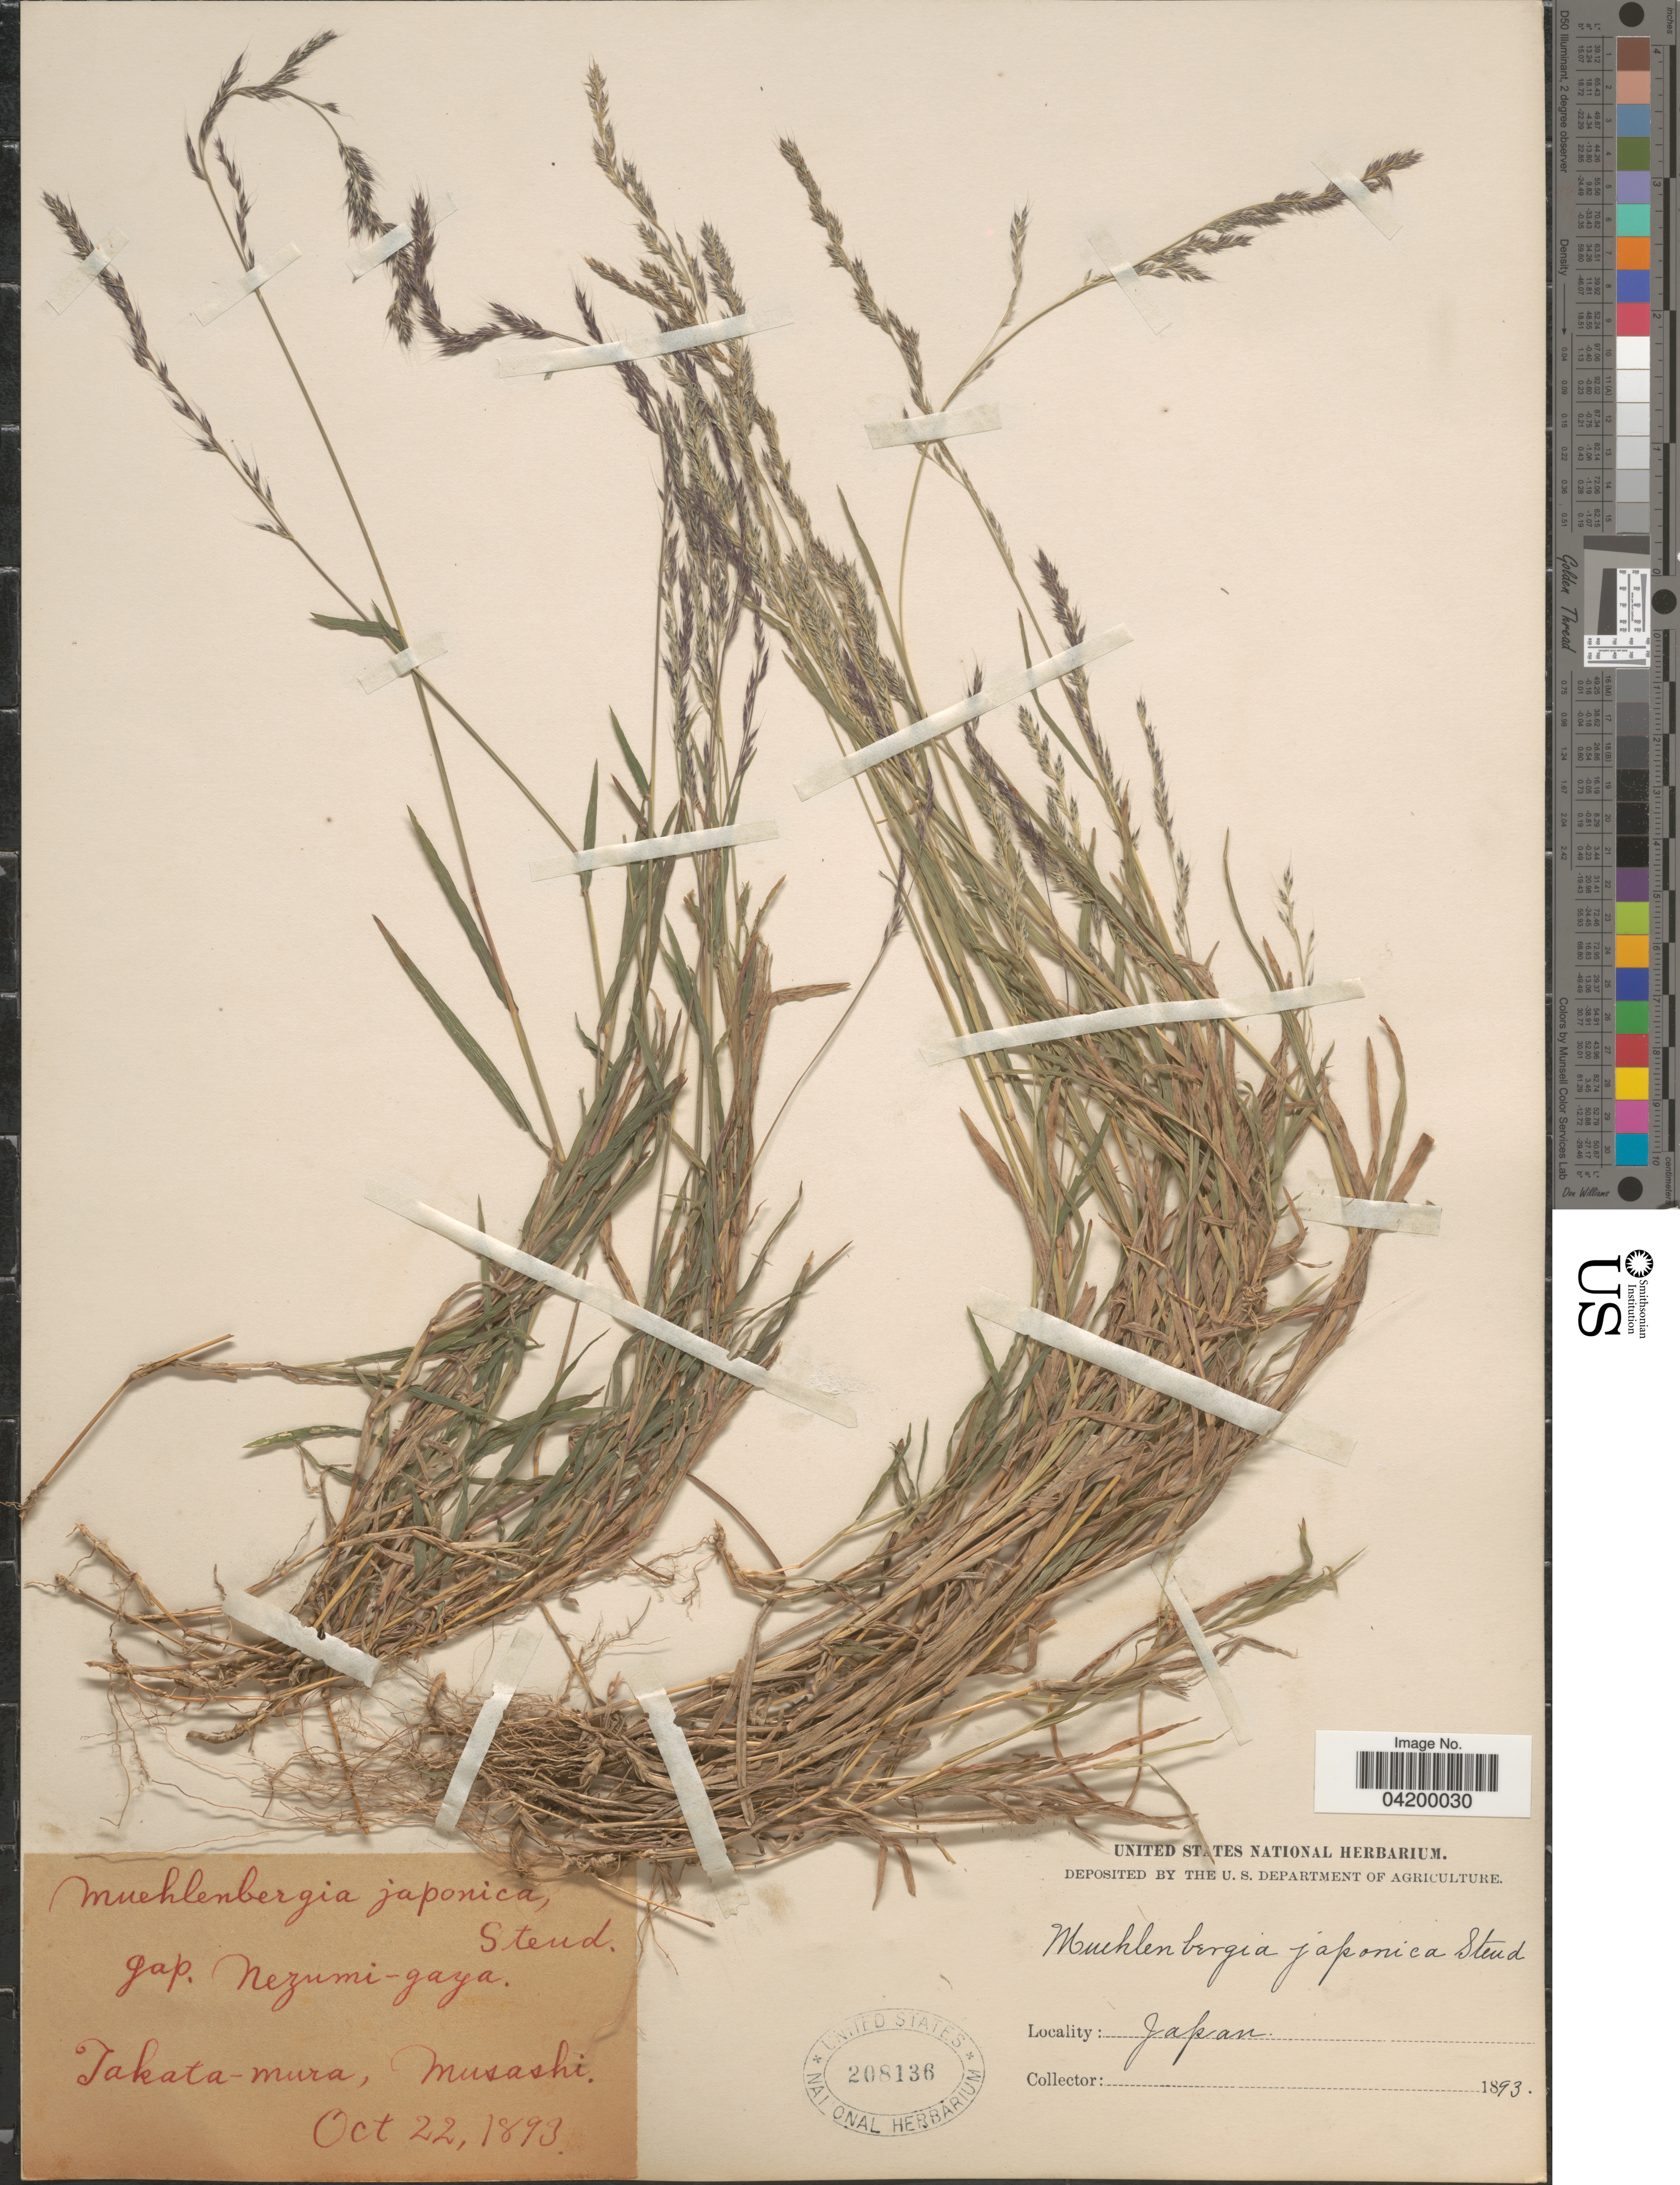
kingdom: Plantae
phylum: Tracheophyta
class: Liliopsida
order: Poales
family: Poaceae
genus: Muhlenbergia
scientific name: Muhlenbergia japonica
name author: Steud.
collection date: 1893-10-22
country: Japan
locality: Takata-mura, Musashi.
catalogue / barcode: US 208136